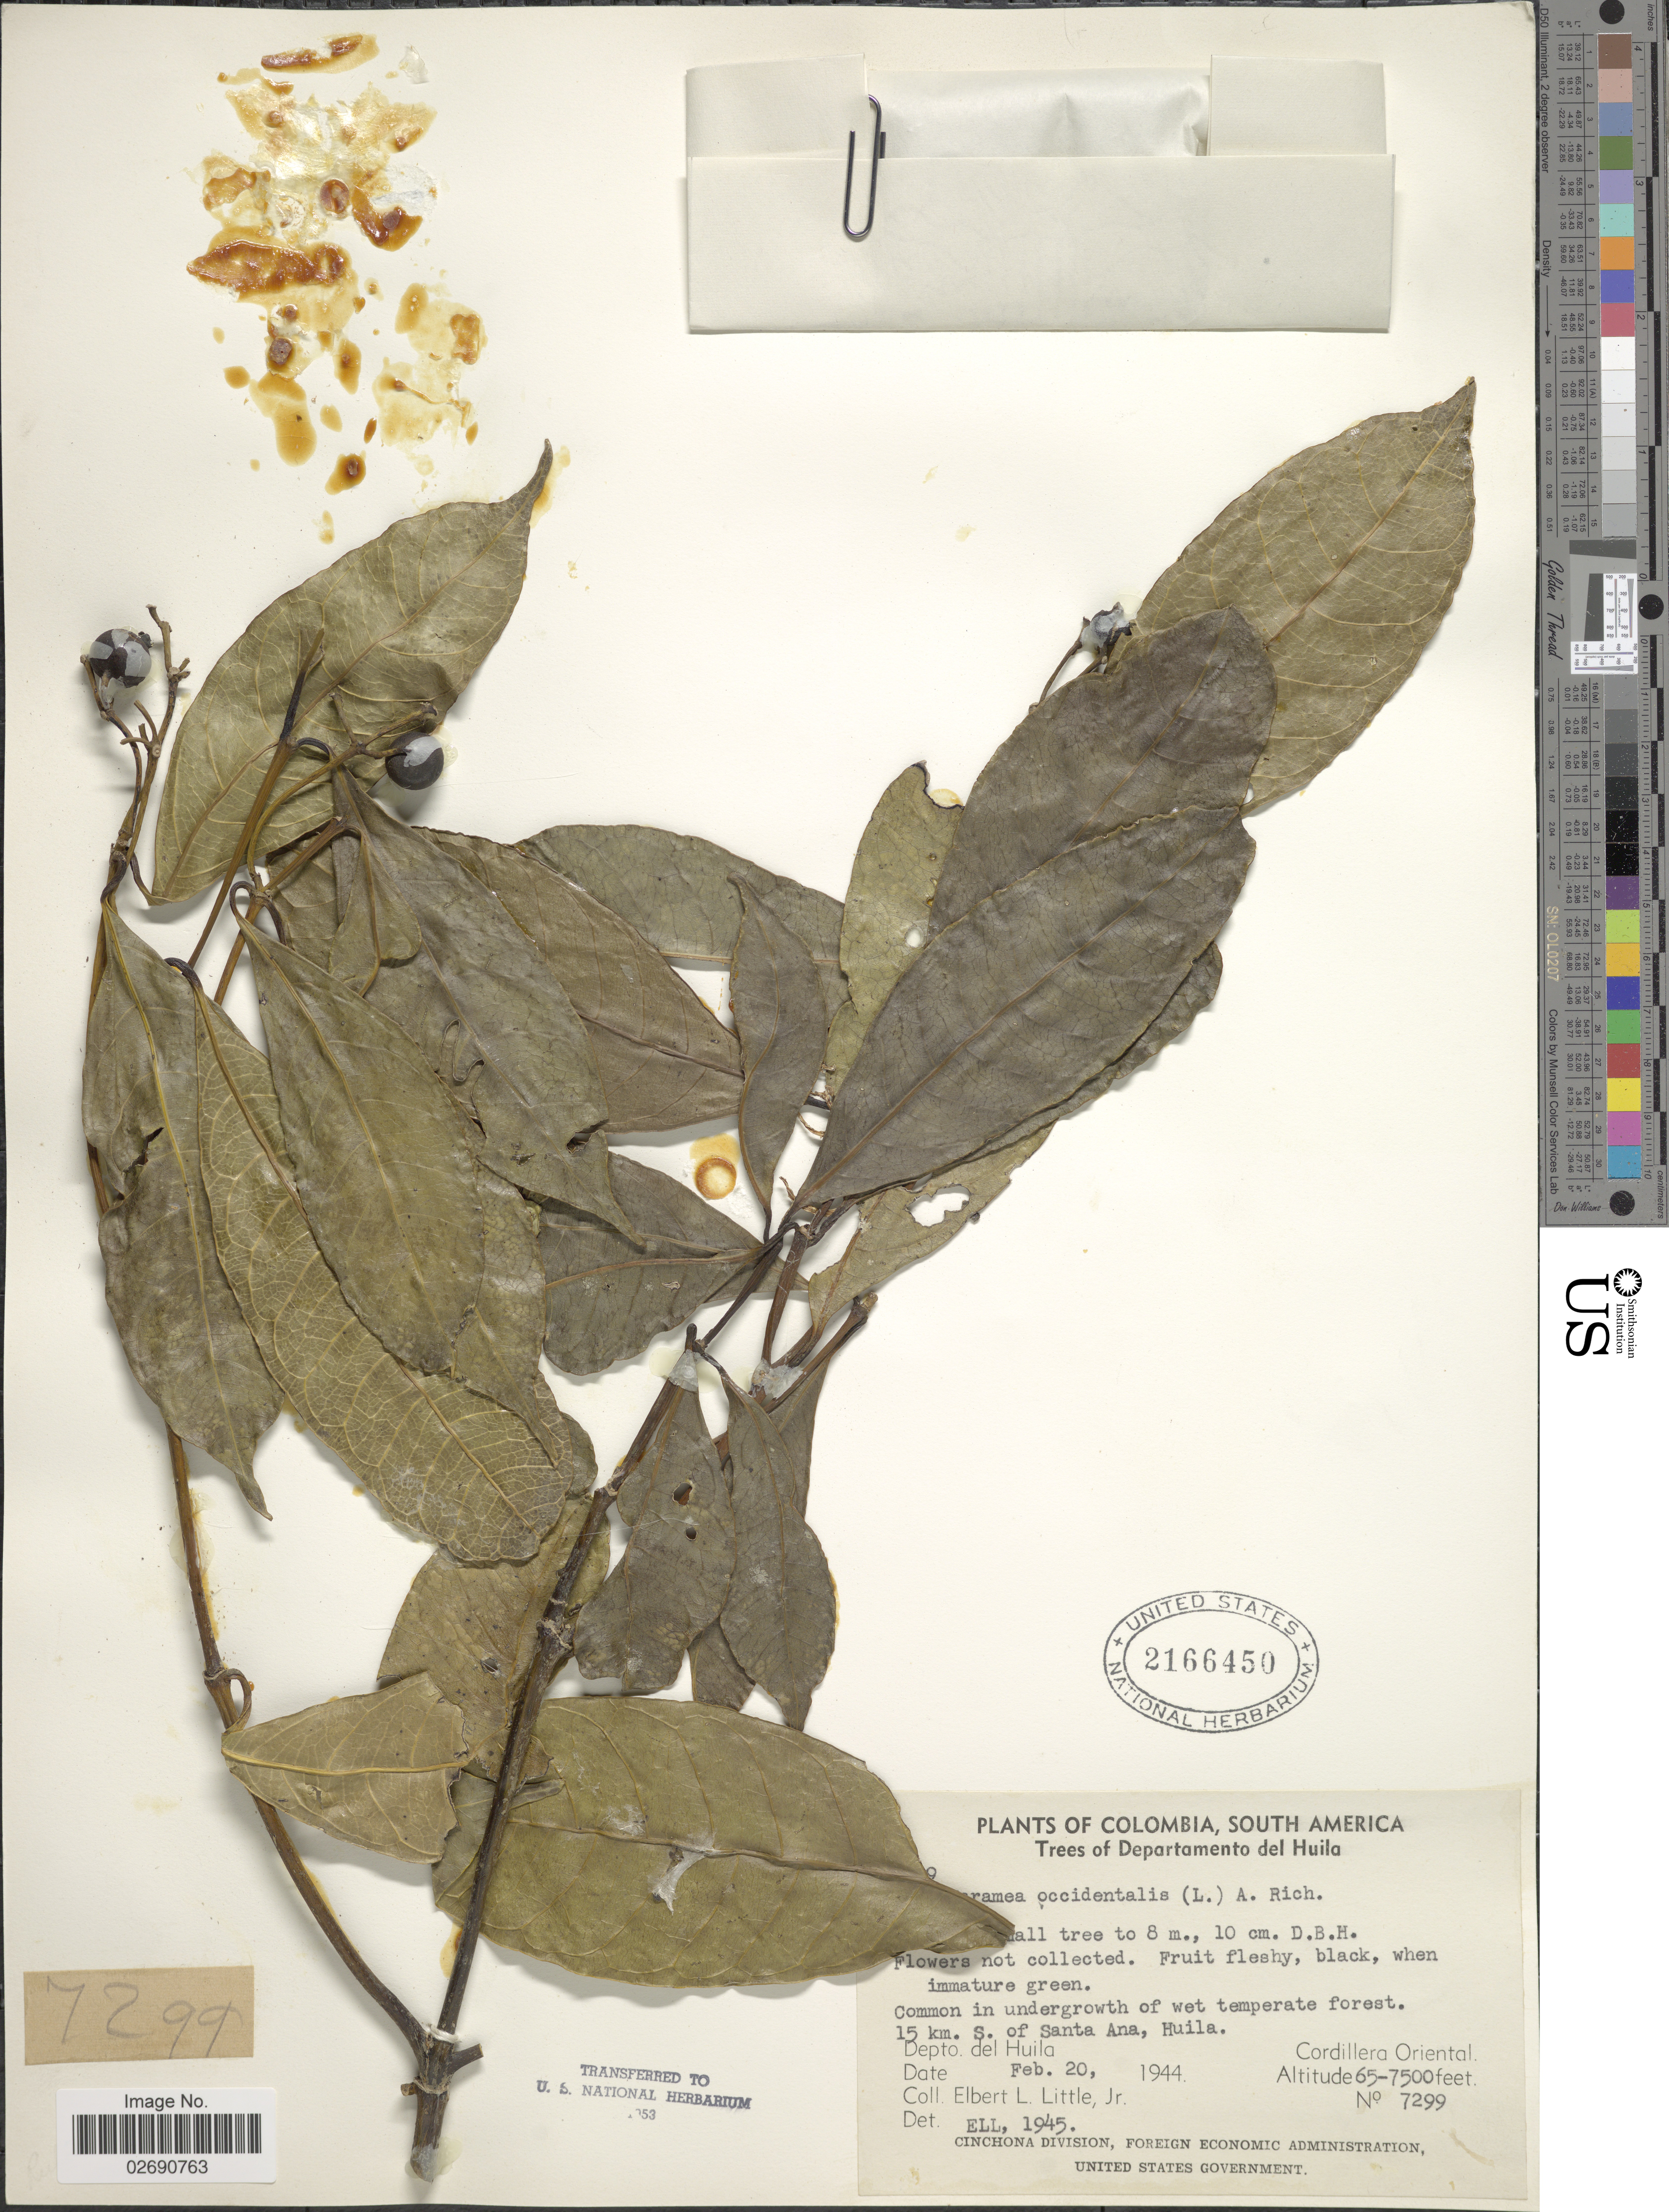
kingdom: Plantae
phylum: Tracheophyta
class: Magnoliopsida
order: Gentianales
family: Rubiaceae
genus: Faramea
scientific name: Faramea occidentalis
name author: (L.) A. Rich.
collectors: E. L. Little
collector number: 7299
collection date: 1944-02-20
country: Colombia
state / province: Huila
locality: Trees of Departamento del Huila, Common in undergrowth of wet temperate forest. 15 km S of Santa Ana, Huila, Depto del Huila, Cordillera Oriental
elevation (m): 1981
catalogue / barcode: US 2166450